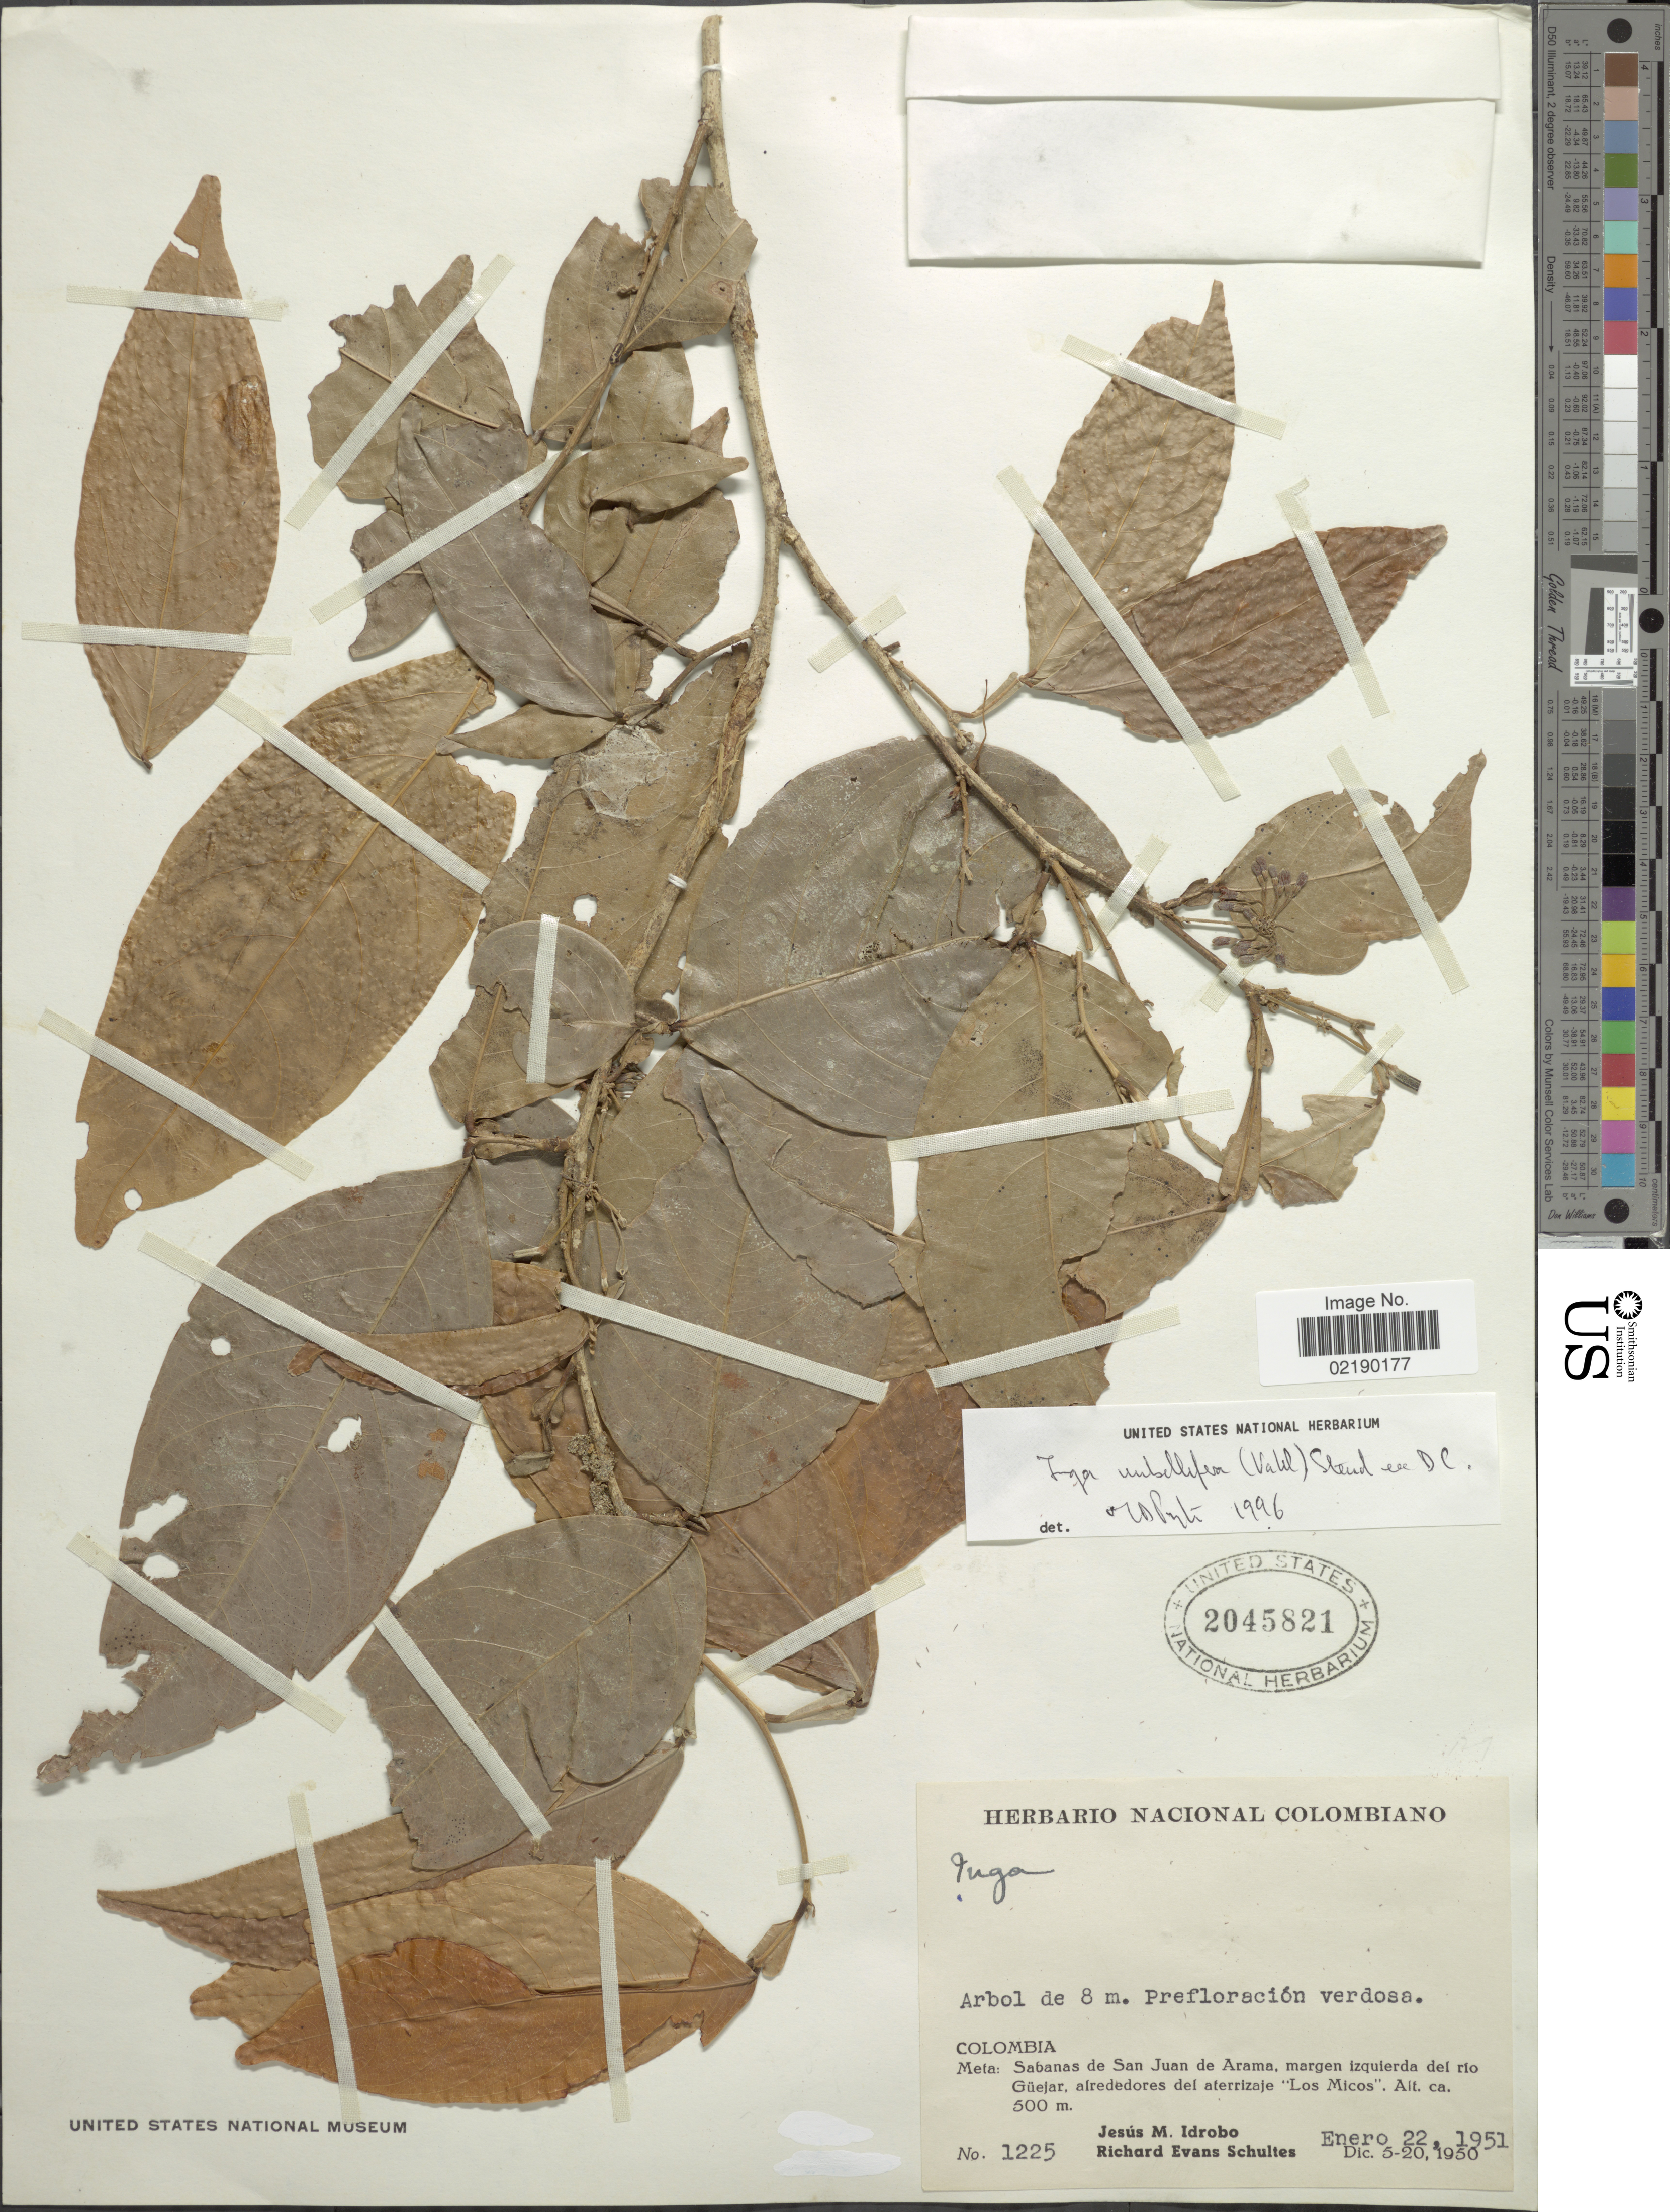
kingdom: Plantae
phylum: Tracheophyta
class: Magnoliopsida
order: Fabales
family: Fabaceae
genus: Inga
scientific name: Inga umbellifera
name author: (Vahl) Steud. ex DC.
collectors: J. M. Idrobo & R. E. Schultes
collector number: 1225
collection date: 1951-01-22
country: Colombia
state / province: Meta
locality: Sabanas de San Juan de Arama, margen Izuierda del rio Guejar, alrededores del Aterrizaje : Los Micos:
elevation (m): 500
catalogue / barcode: US 2045821